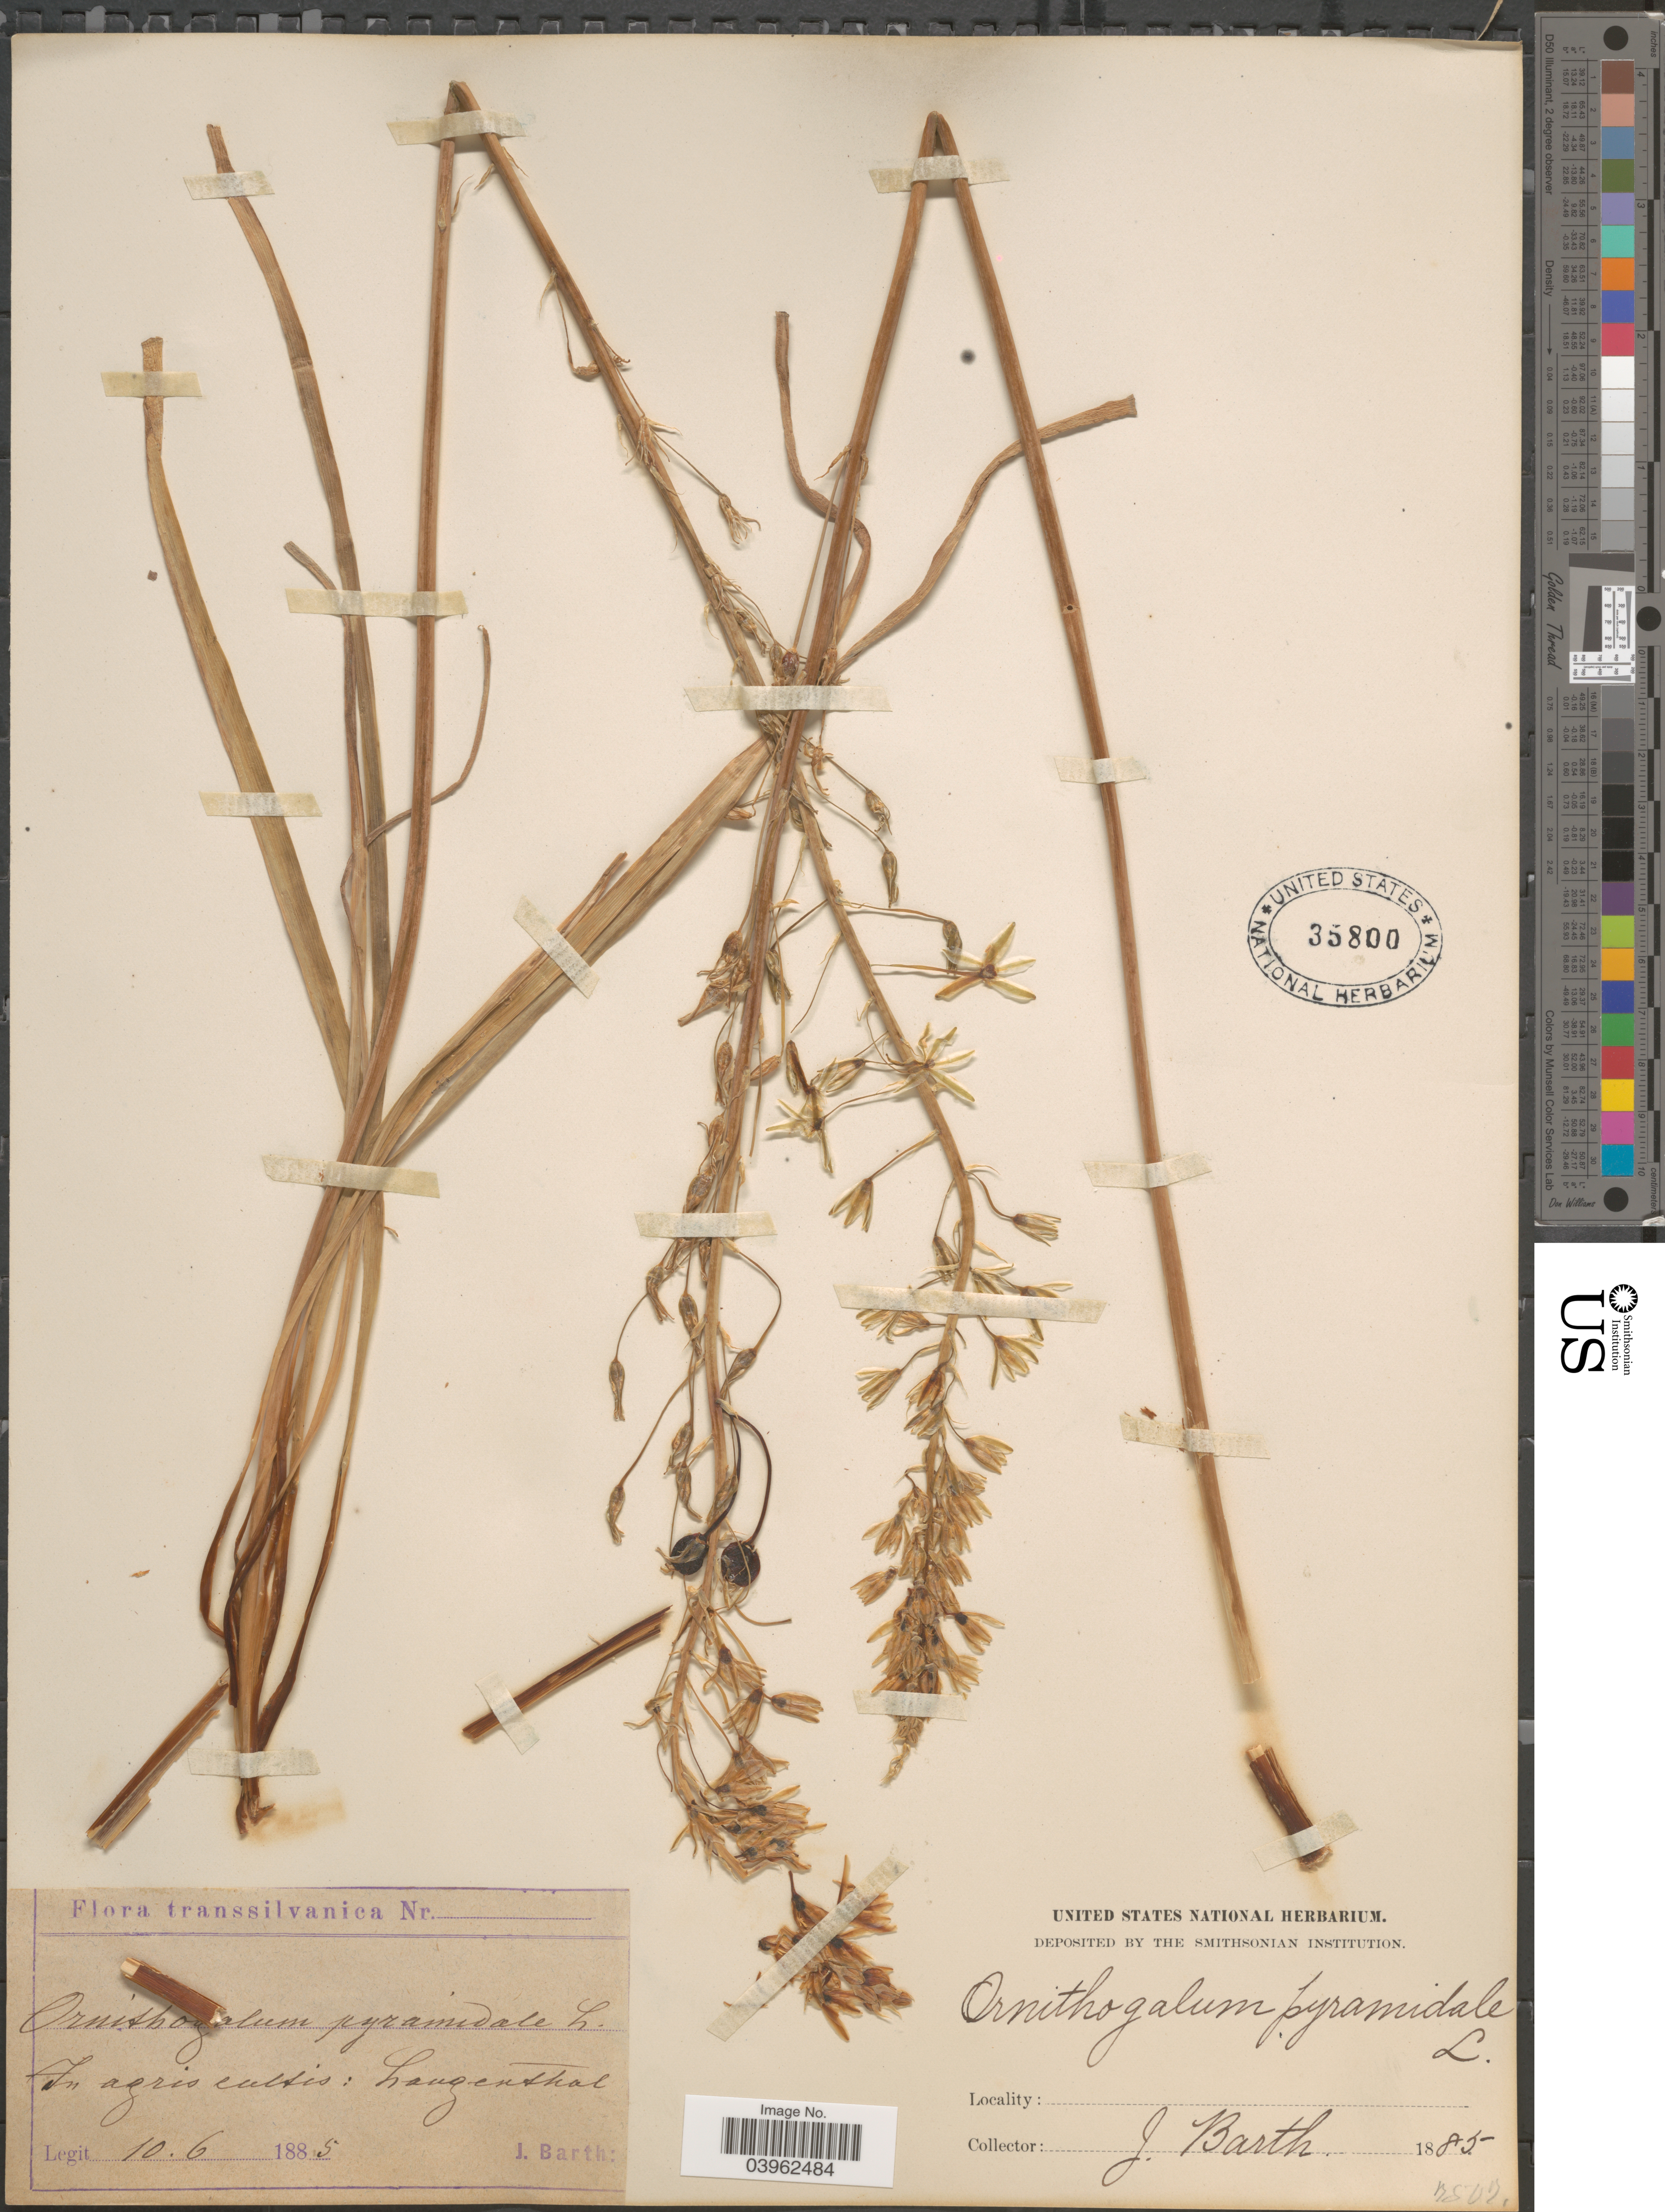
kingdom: Plantae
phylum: Tracheophyta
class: Liliopsida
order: Asparagales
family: Asparagaceae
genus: Ornithogalum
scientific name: Ornithogalum pyramidale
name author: L.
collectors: J. Barth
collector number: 7807*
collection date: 1885-06-10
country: Switzerland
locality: Transsilvanica. In agris cultis: Langenthal.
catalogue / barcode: US 35800